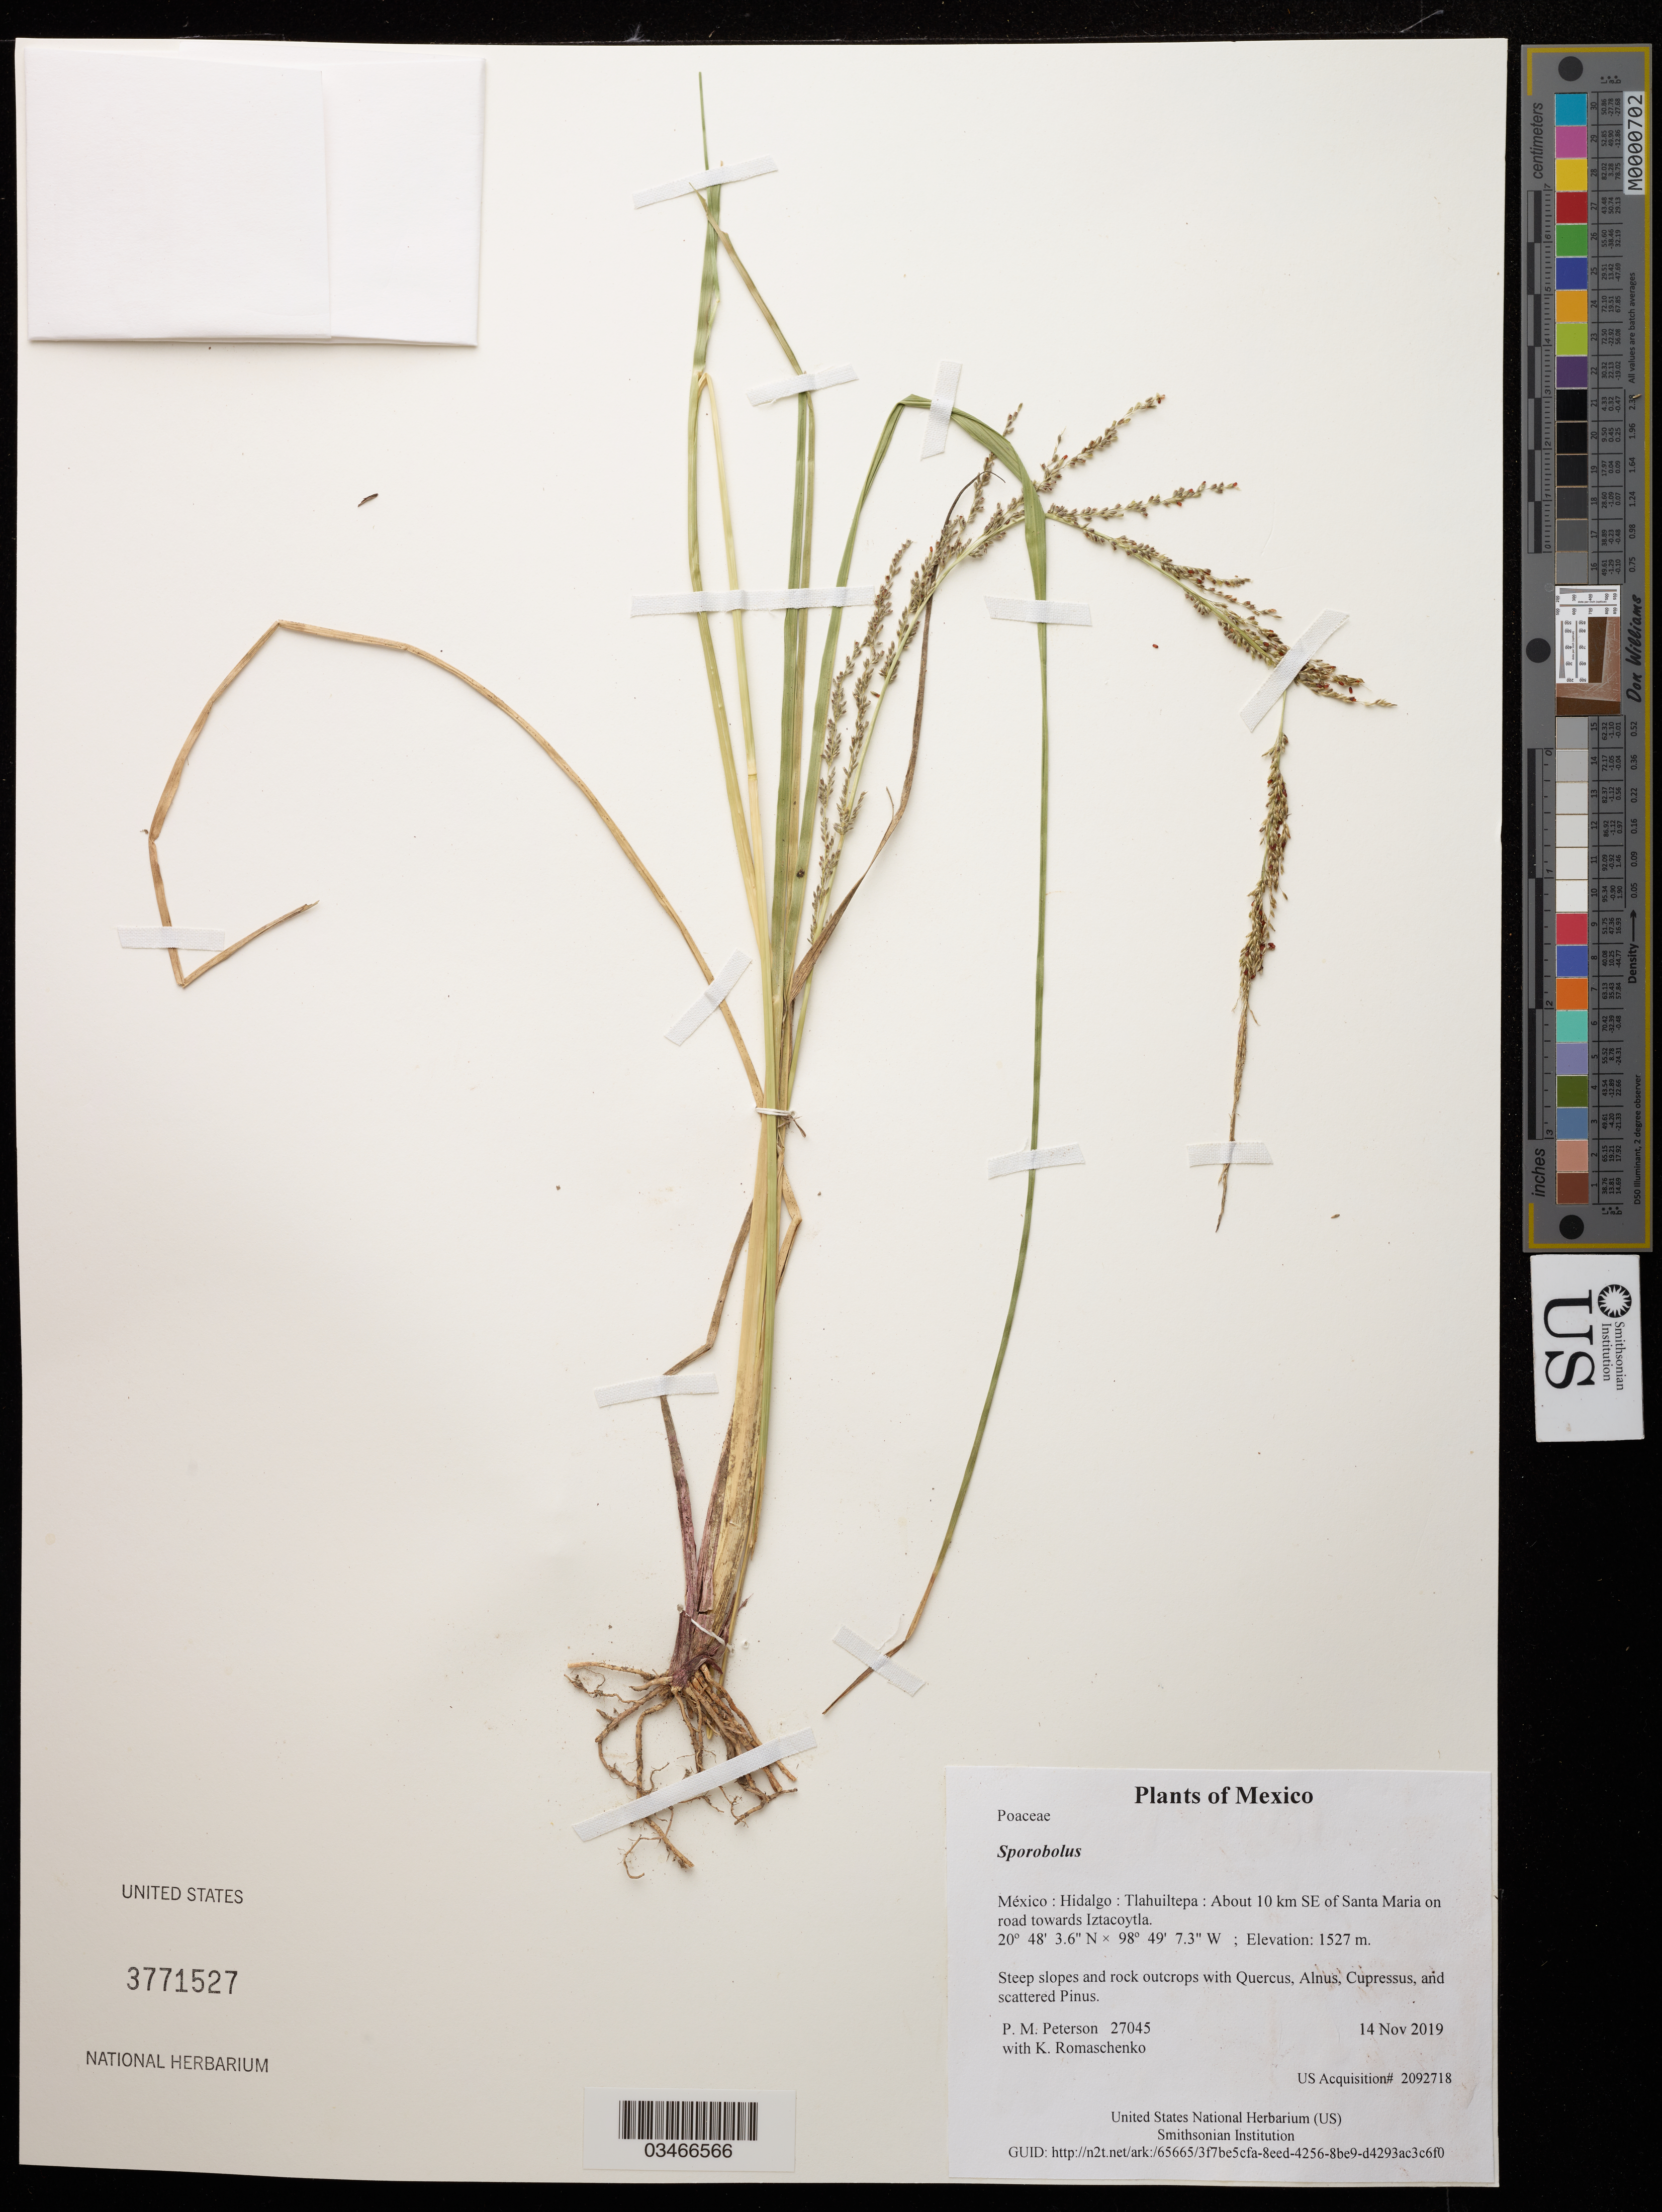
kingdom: Plantae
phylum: Tracheophyta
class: Liliopsida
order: Poales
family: Poaceae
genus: Sporobolus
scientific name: Sporobolus sp.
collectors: P. M. Peterson & K. Romaschenko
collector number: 27045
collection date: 2019-11-14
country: México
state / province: Hidalgo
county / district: Tlahuiltepa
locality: About 10 km SE of Santa Maria on road towards Iztacoytla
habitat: Steep slopes and rock outcrops with Quercus, Alnus, Cupressus, and scattered Pinus.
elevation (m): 1527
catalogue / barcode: US 3771527